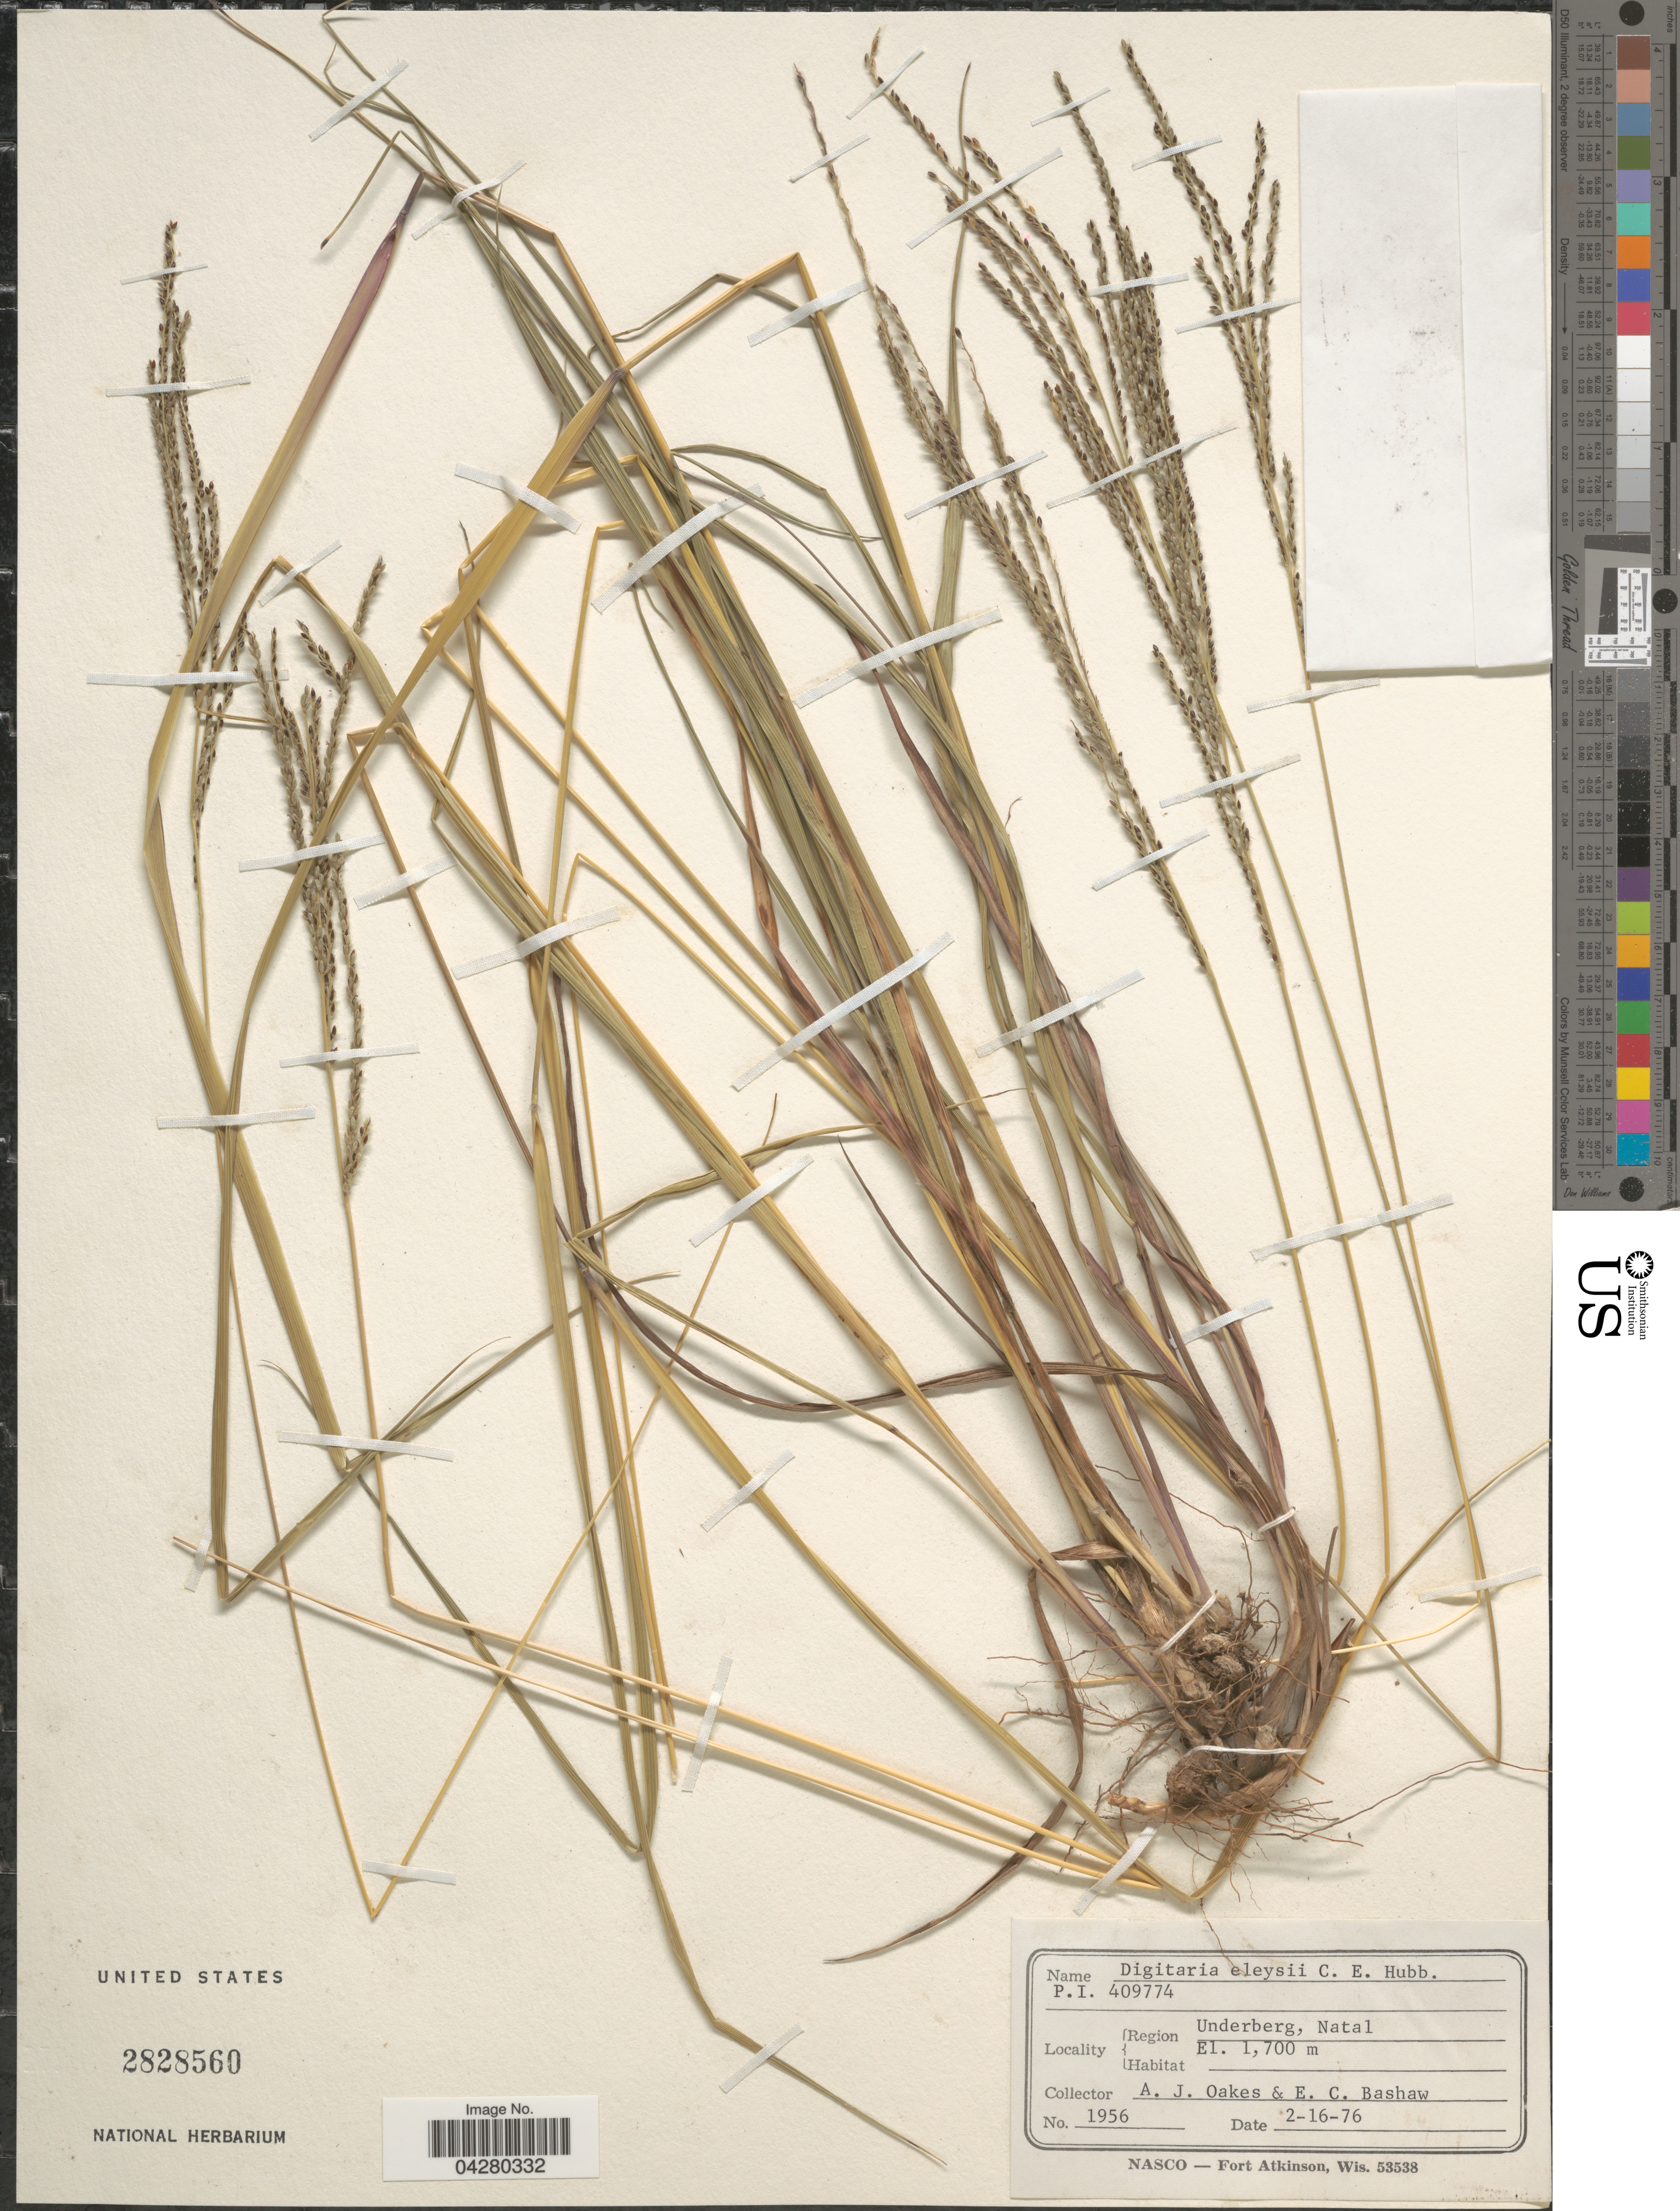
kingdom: Plantae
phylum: Tracheophyta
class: Liliopsida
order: Poales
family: Poaceae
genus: Digitaria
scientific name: Digitaria eylesii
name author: C. E. Hubb.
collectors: A. Oakes & E. Bashaw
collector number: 1956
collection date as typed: Transcribed d/m/y: 16/2/76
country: South Africa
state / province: KwaZulu-Natal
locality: Region Underberg, Natal.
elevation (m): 1700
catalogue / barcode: US 2828560